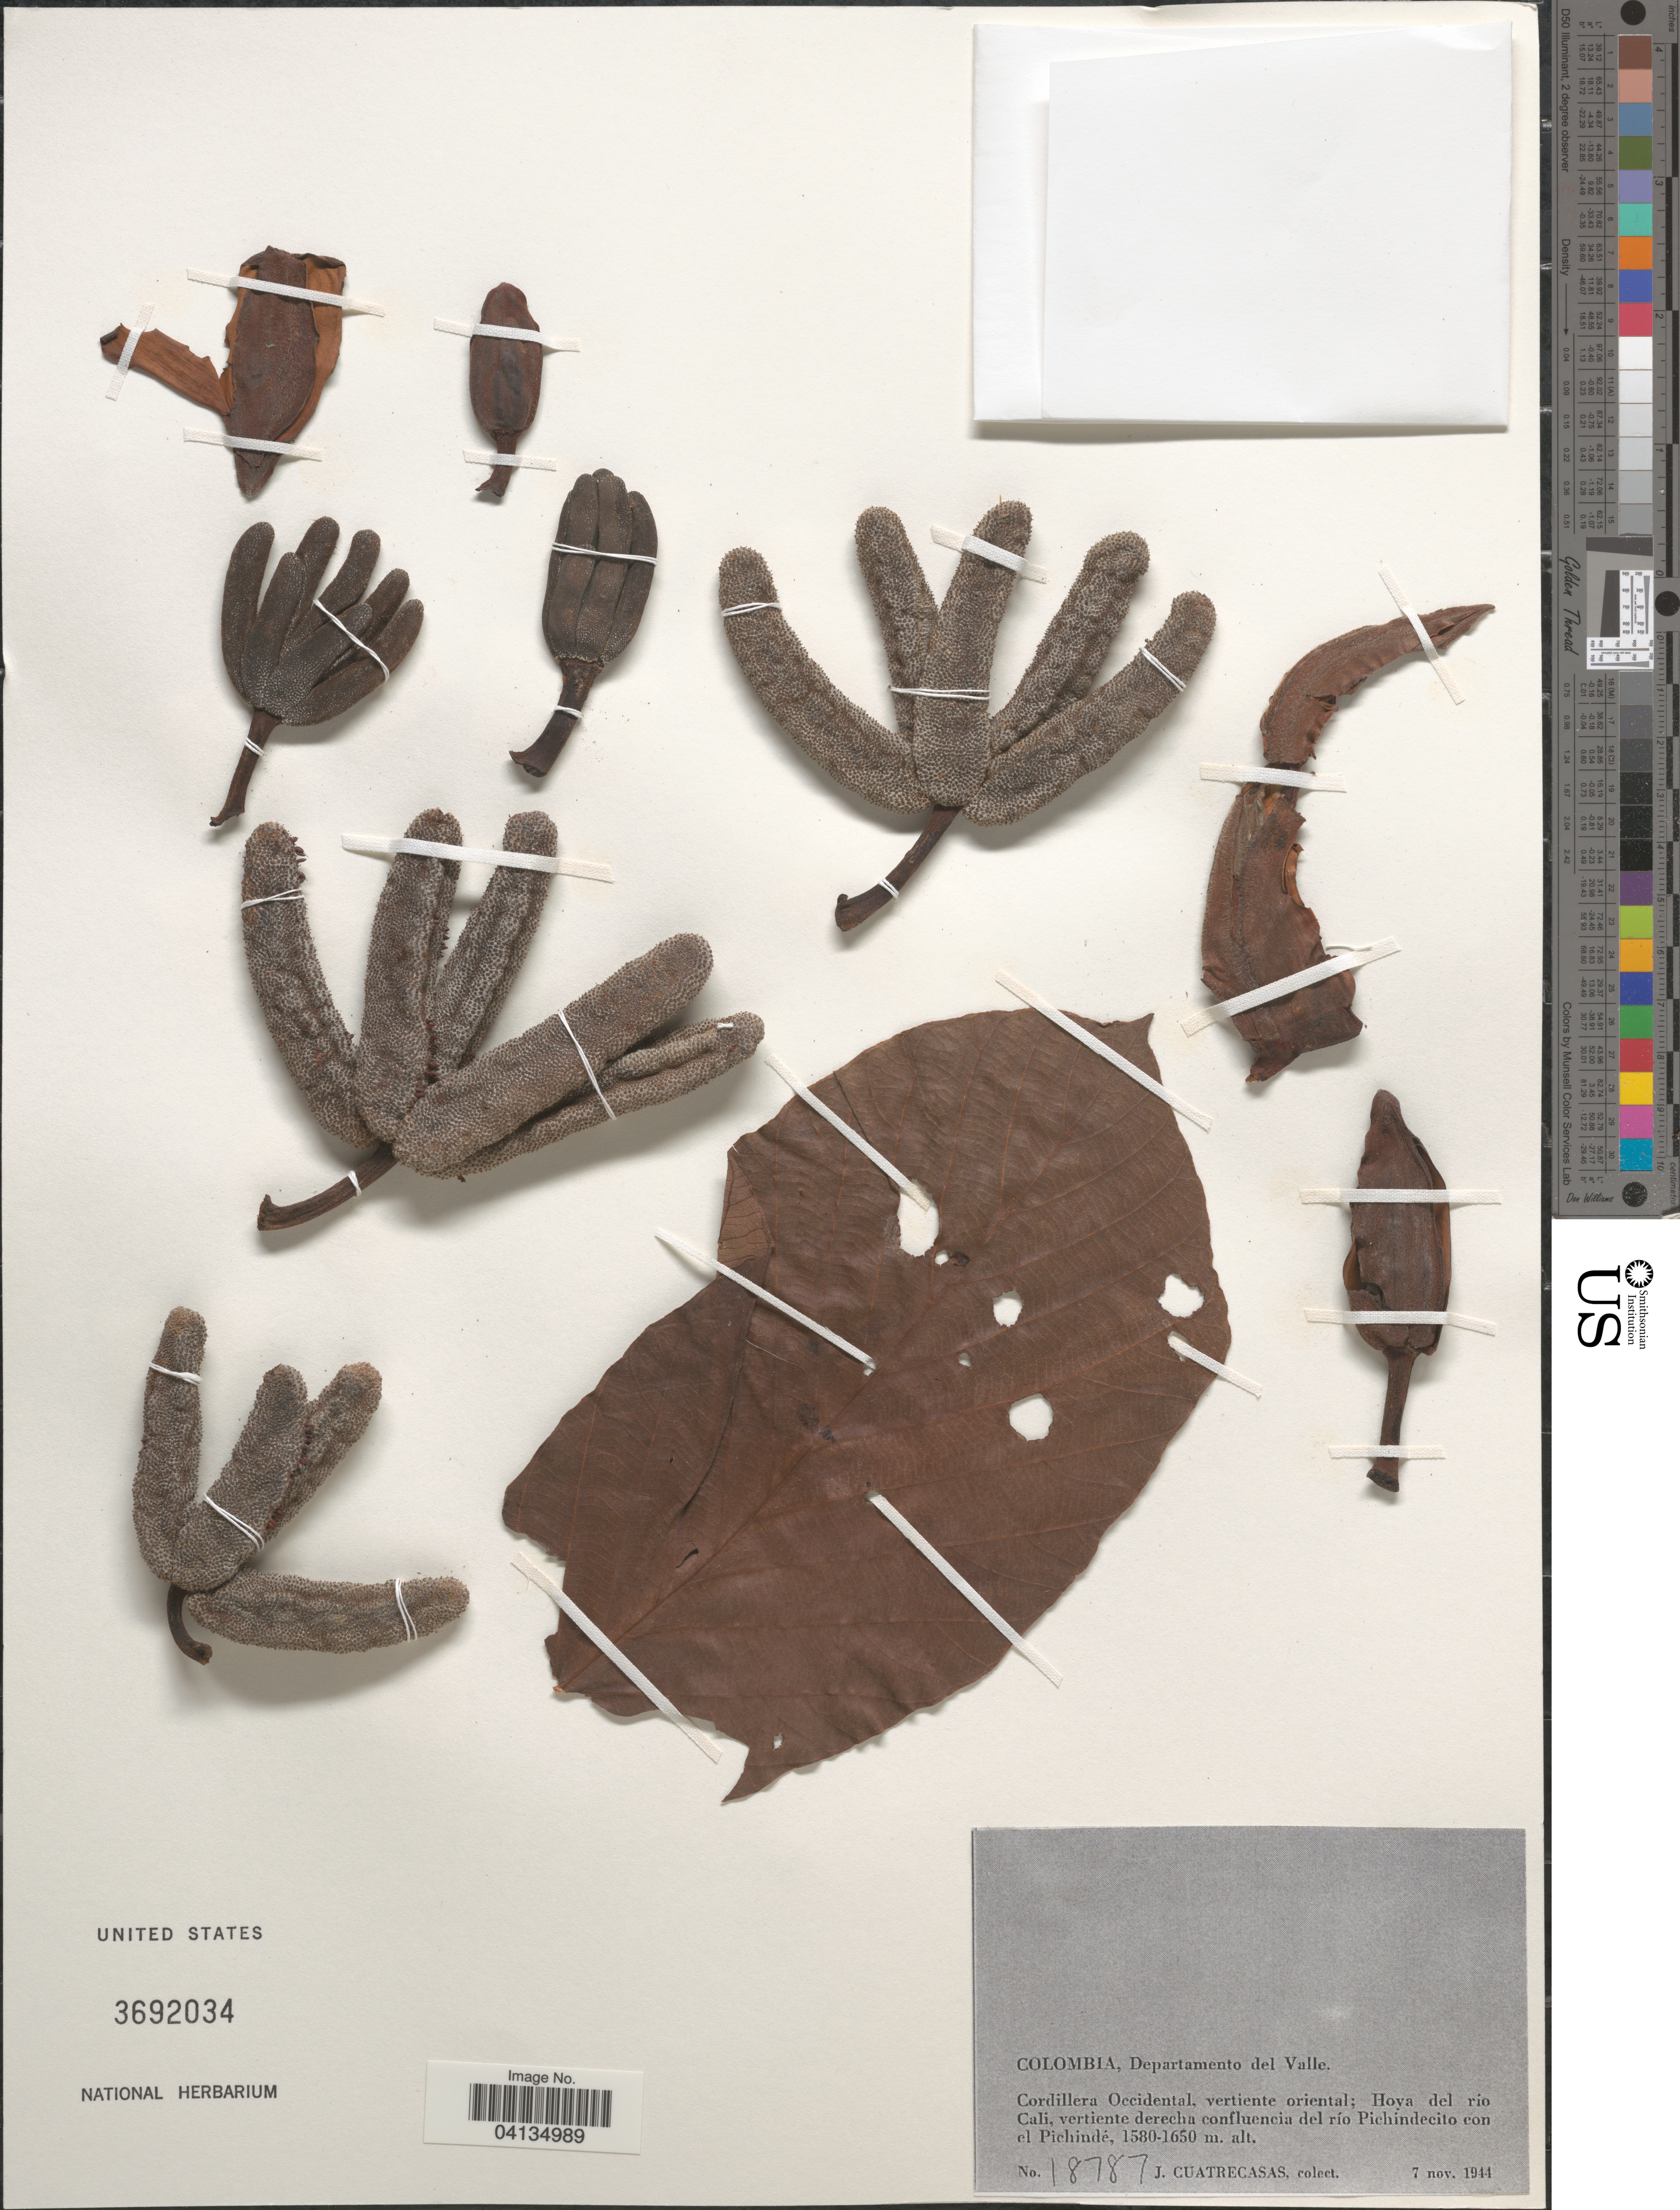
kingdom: Plantae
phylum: Tracheophyta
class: Magnoliopsida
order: Rosales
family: Urticaceae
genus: Cecropia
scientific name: Cecropia angustifolia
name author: Trécul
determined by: Strong, M. T., (US), Smithsonian Institution - National Museum of Natural History (UNITED STATES)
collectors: J. Cuatrecasas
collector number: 18787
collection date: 1944-11-07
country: Colombia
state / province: Valle del Cauca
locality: Departamento del Valle. Cordillera Occicental, vertiente oriental; Hoya del río Cali, vertiente derecha confluencia del río Pichindecito con el Pichindé.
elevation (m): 1580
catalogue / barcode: US 3692034